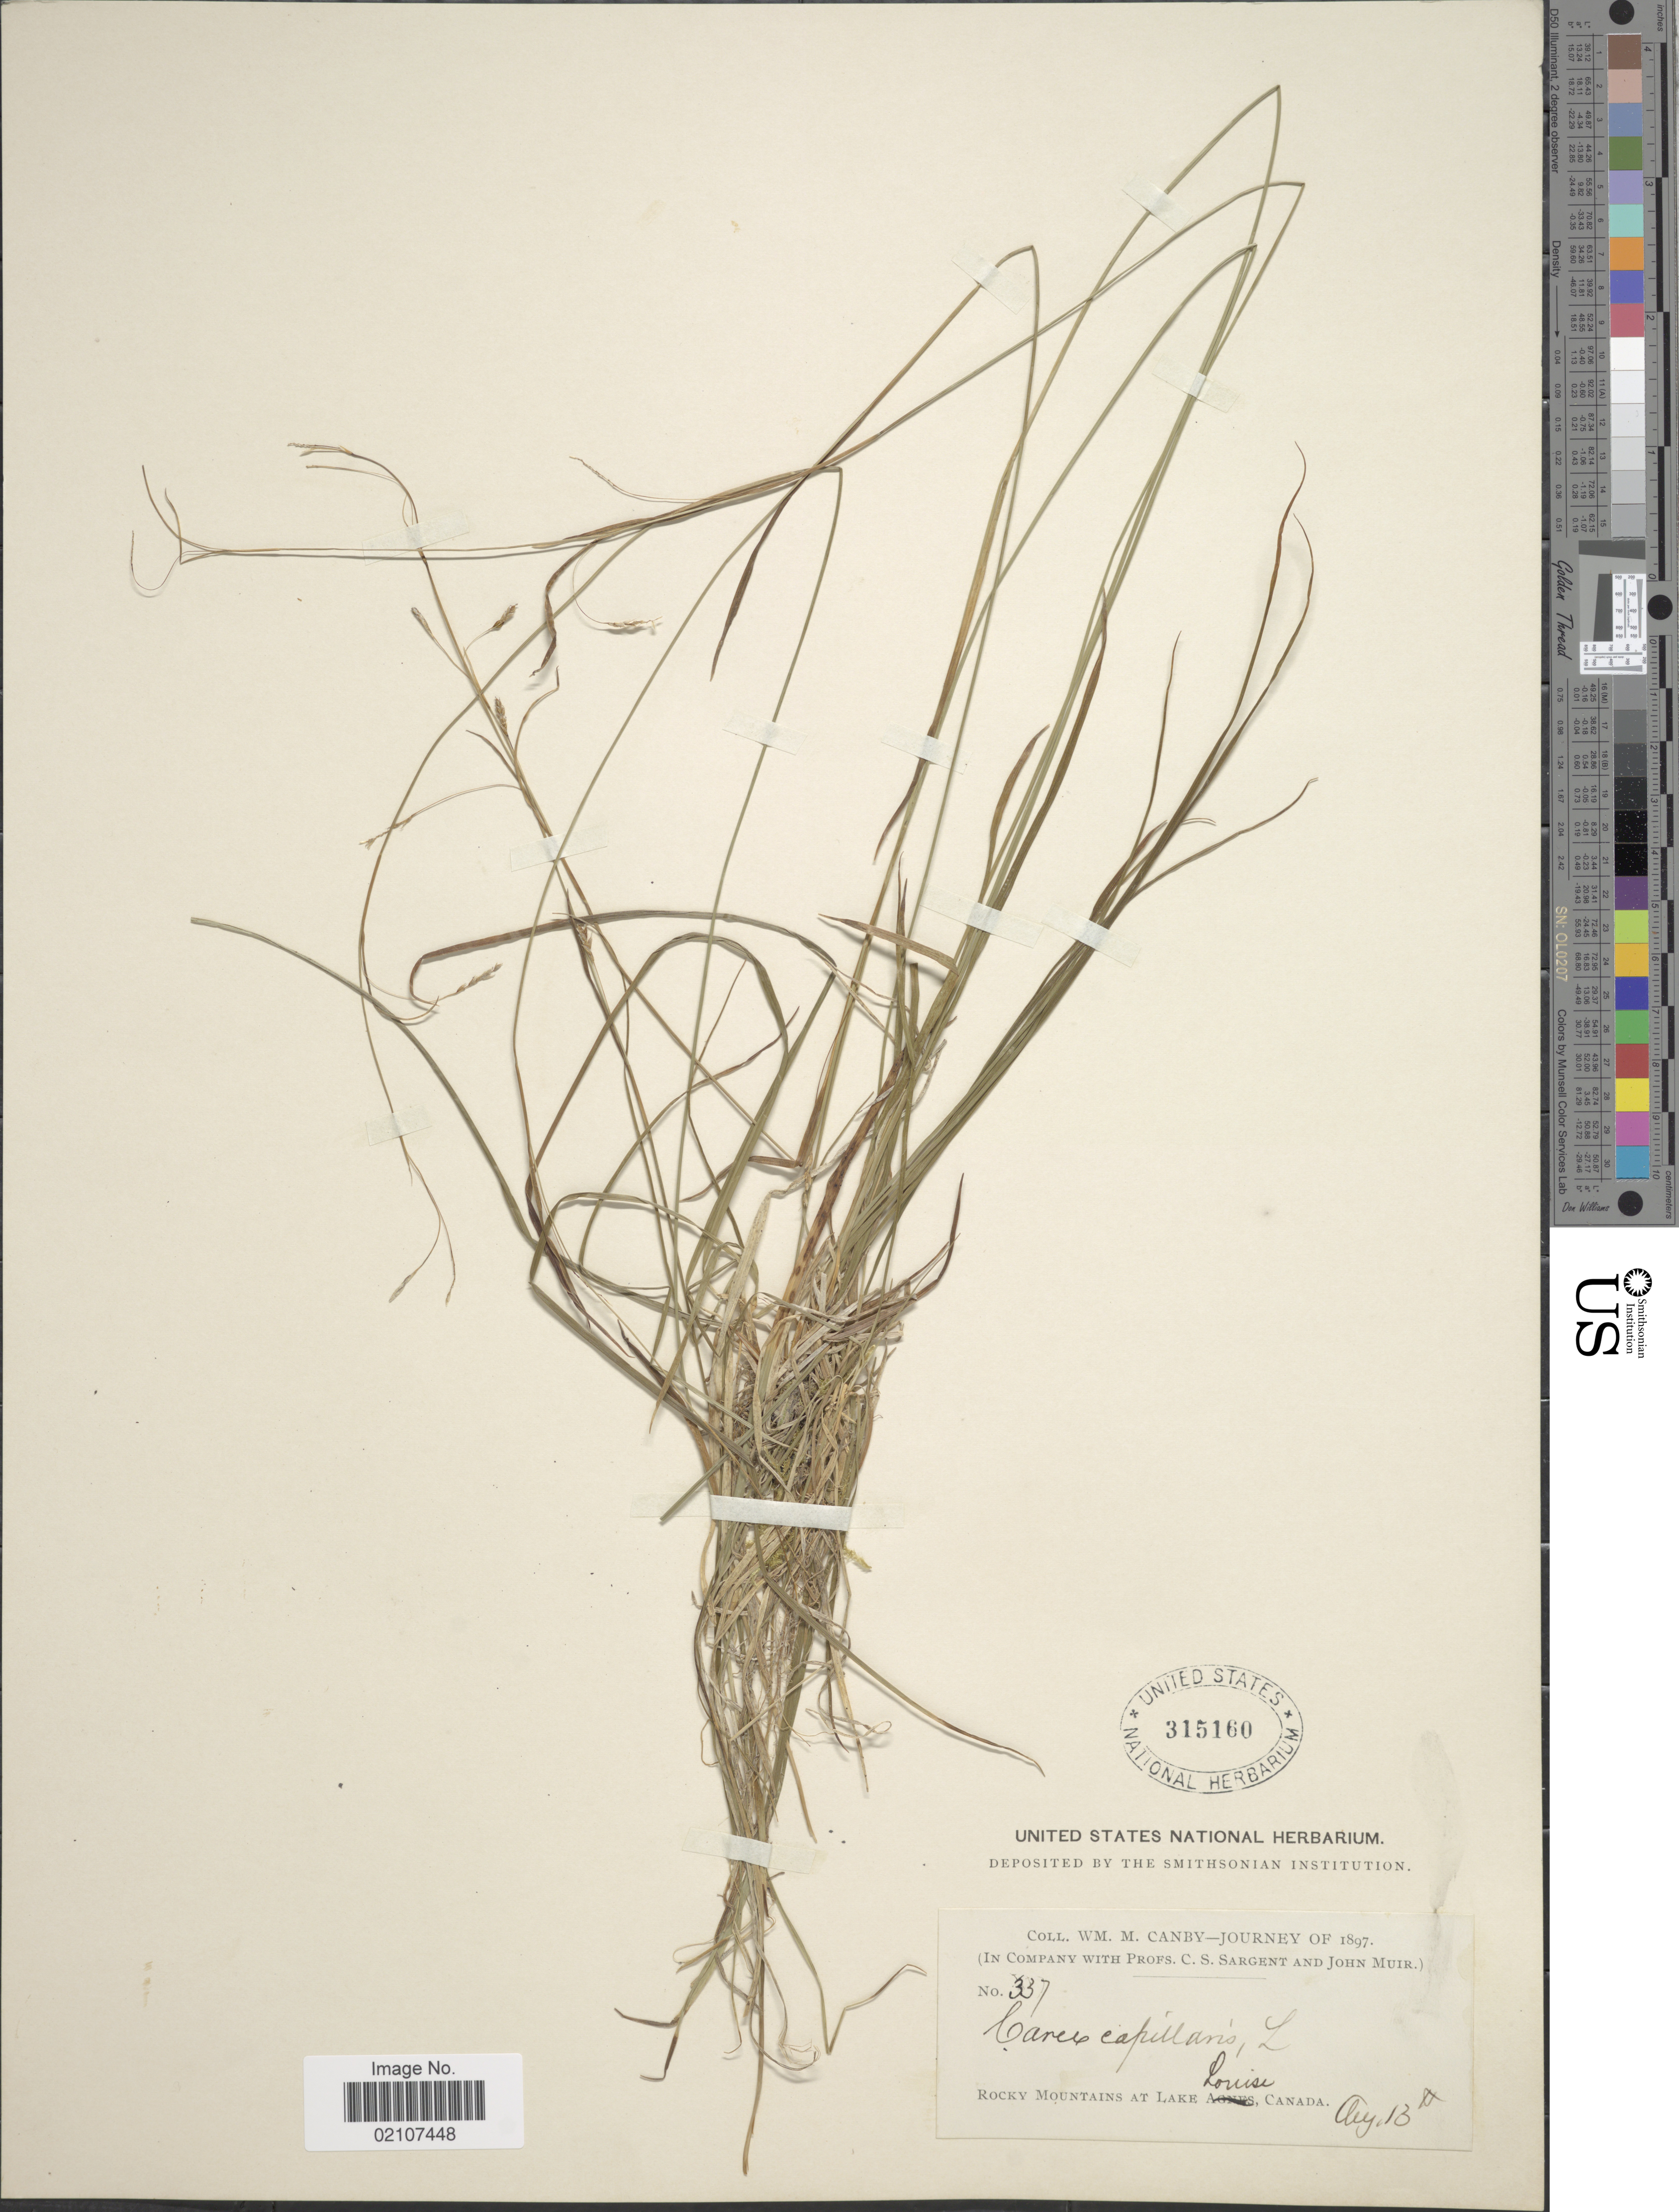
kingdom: Plantae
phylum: Tracheophyta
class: Liliopsida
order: Poales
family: Cyperaceae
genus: Carex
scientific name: Carex capillaris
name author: L.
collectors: W. M. Canby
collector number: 337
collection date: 1897-08-13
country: Canada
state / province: Alberta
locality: Rocky Mountains at Lake Louise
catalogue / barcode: US 315160